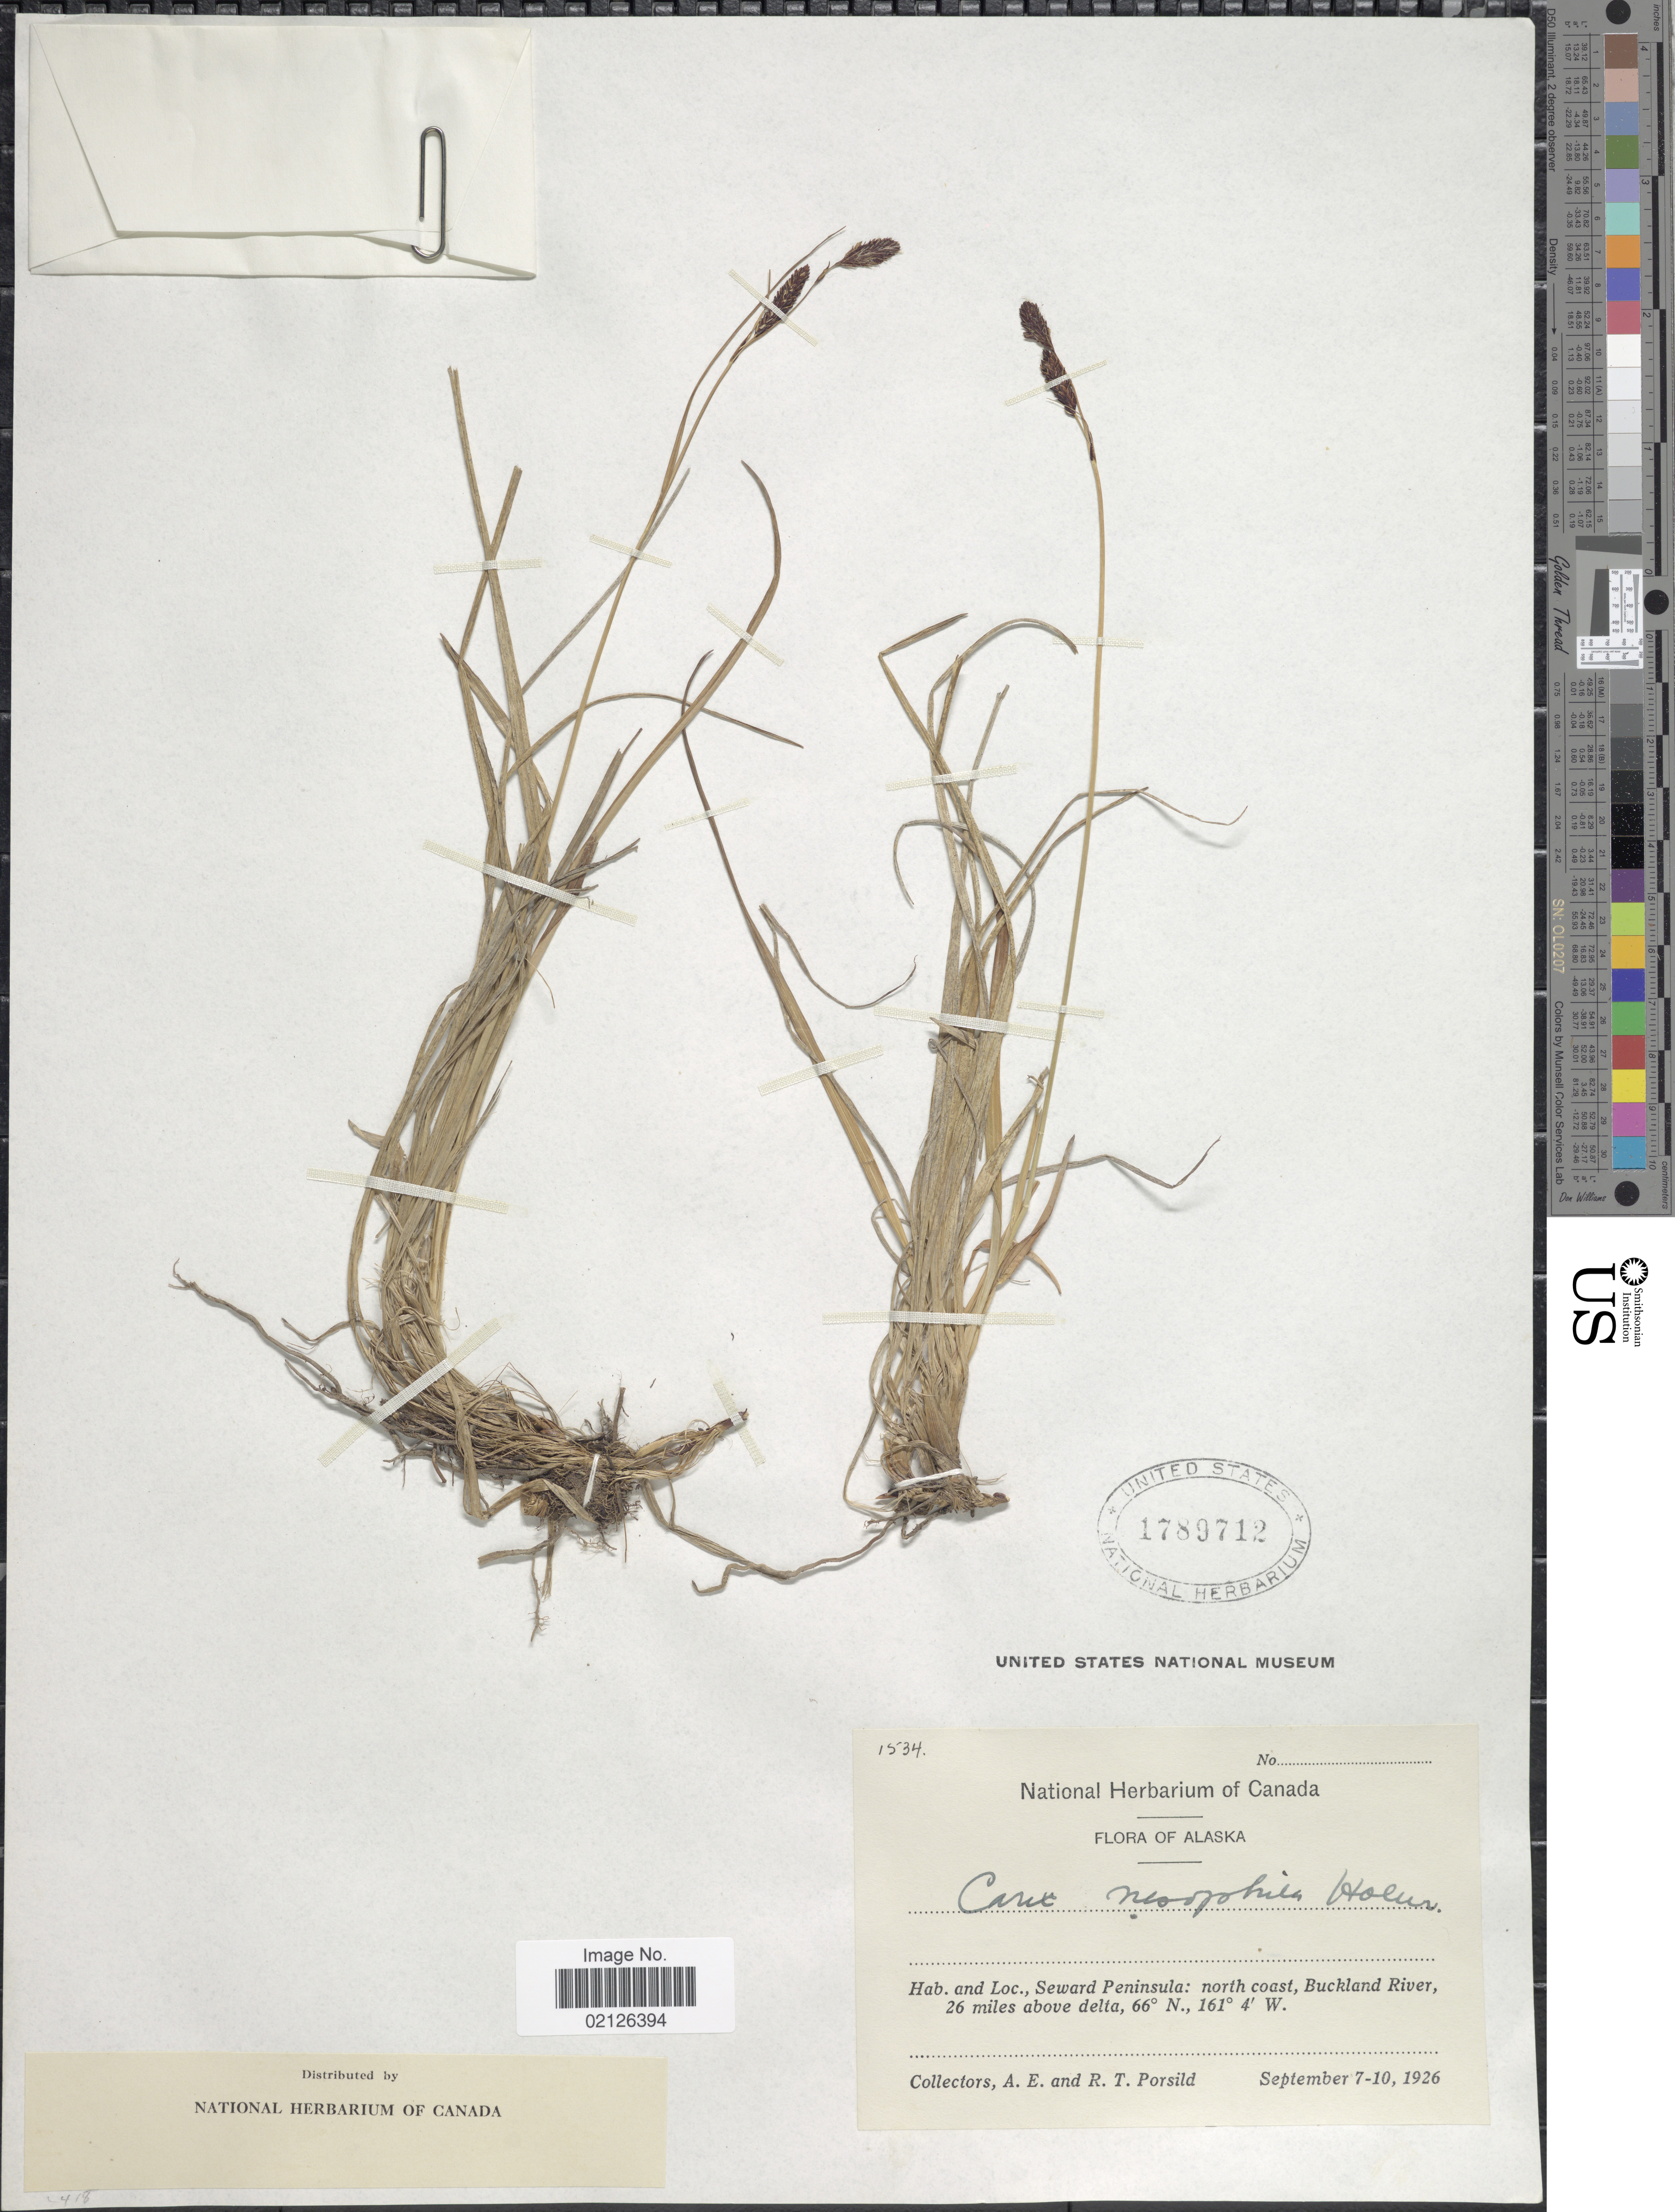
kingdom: Plantae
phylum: Tracheophyta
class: Liliopsida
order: Poales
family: Cyperaceae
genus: Carex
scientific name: Carex microchaeta subsp. nesophila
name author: (Holm) D.F. Murray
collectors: A. E. Porsild & R. T. Porsild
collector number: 1534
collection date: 1926-09-07/1926-09-10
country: United States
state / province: Alaska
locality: Seward Peninsula: north coast, Buckland River, 26 miles above delta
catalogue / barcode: US 1789712